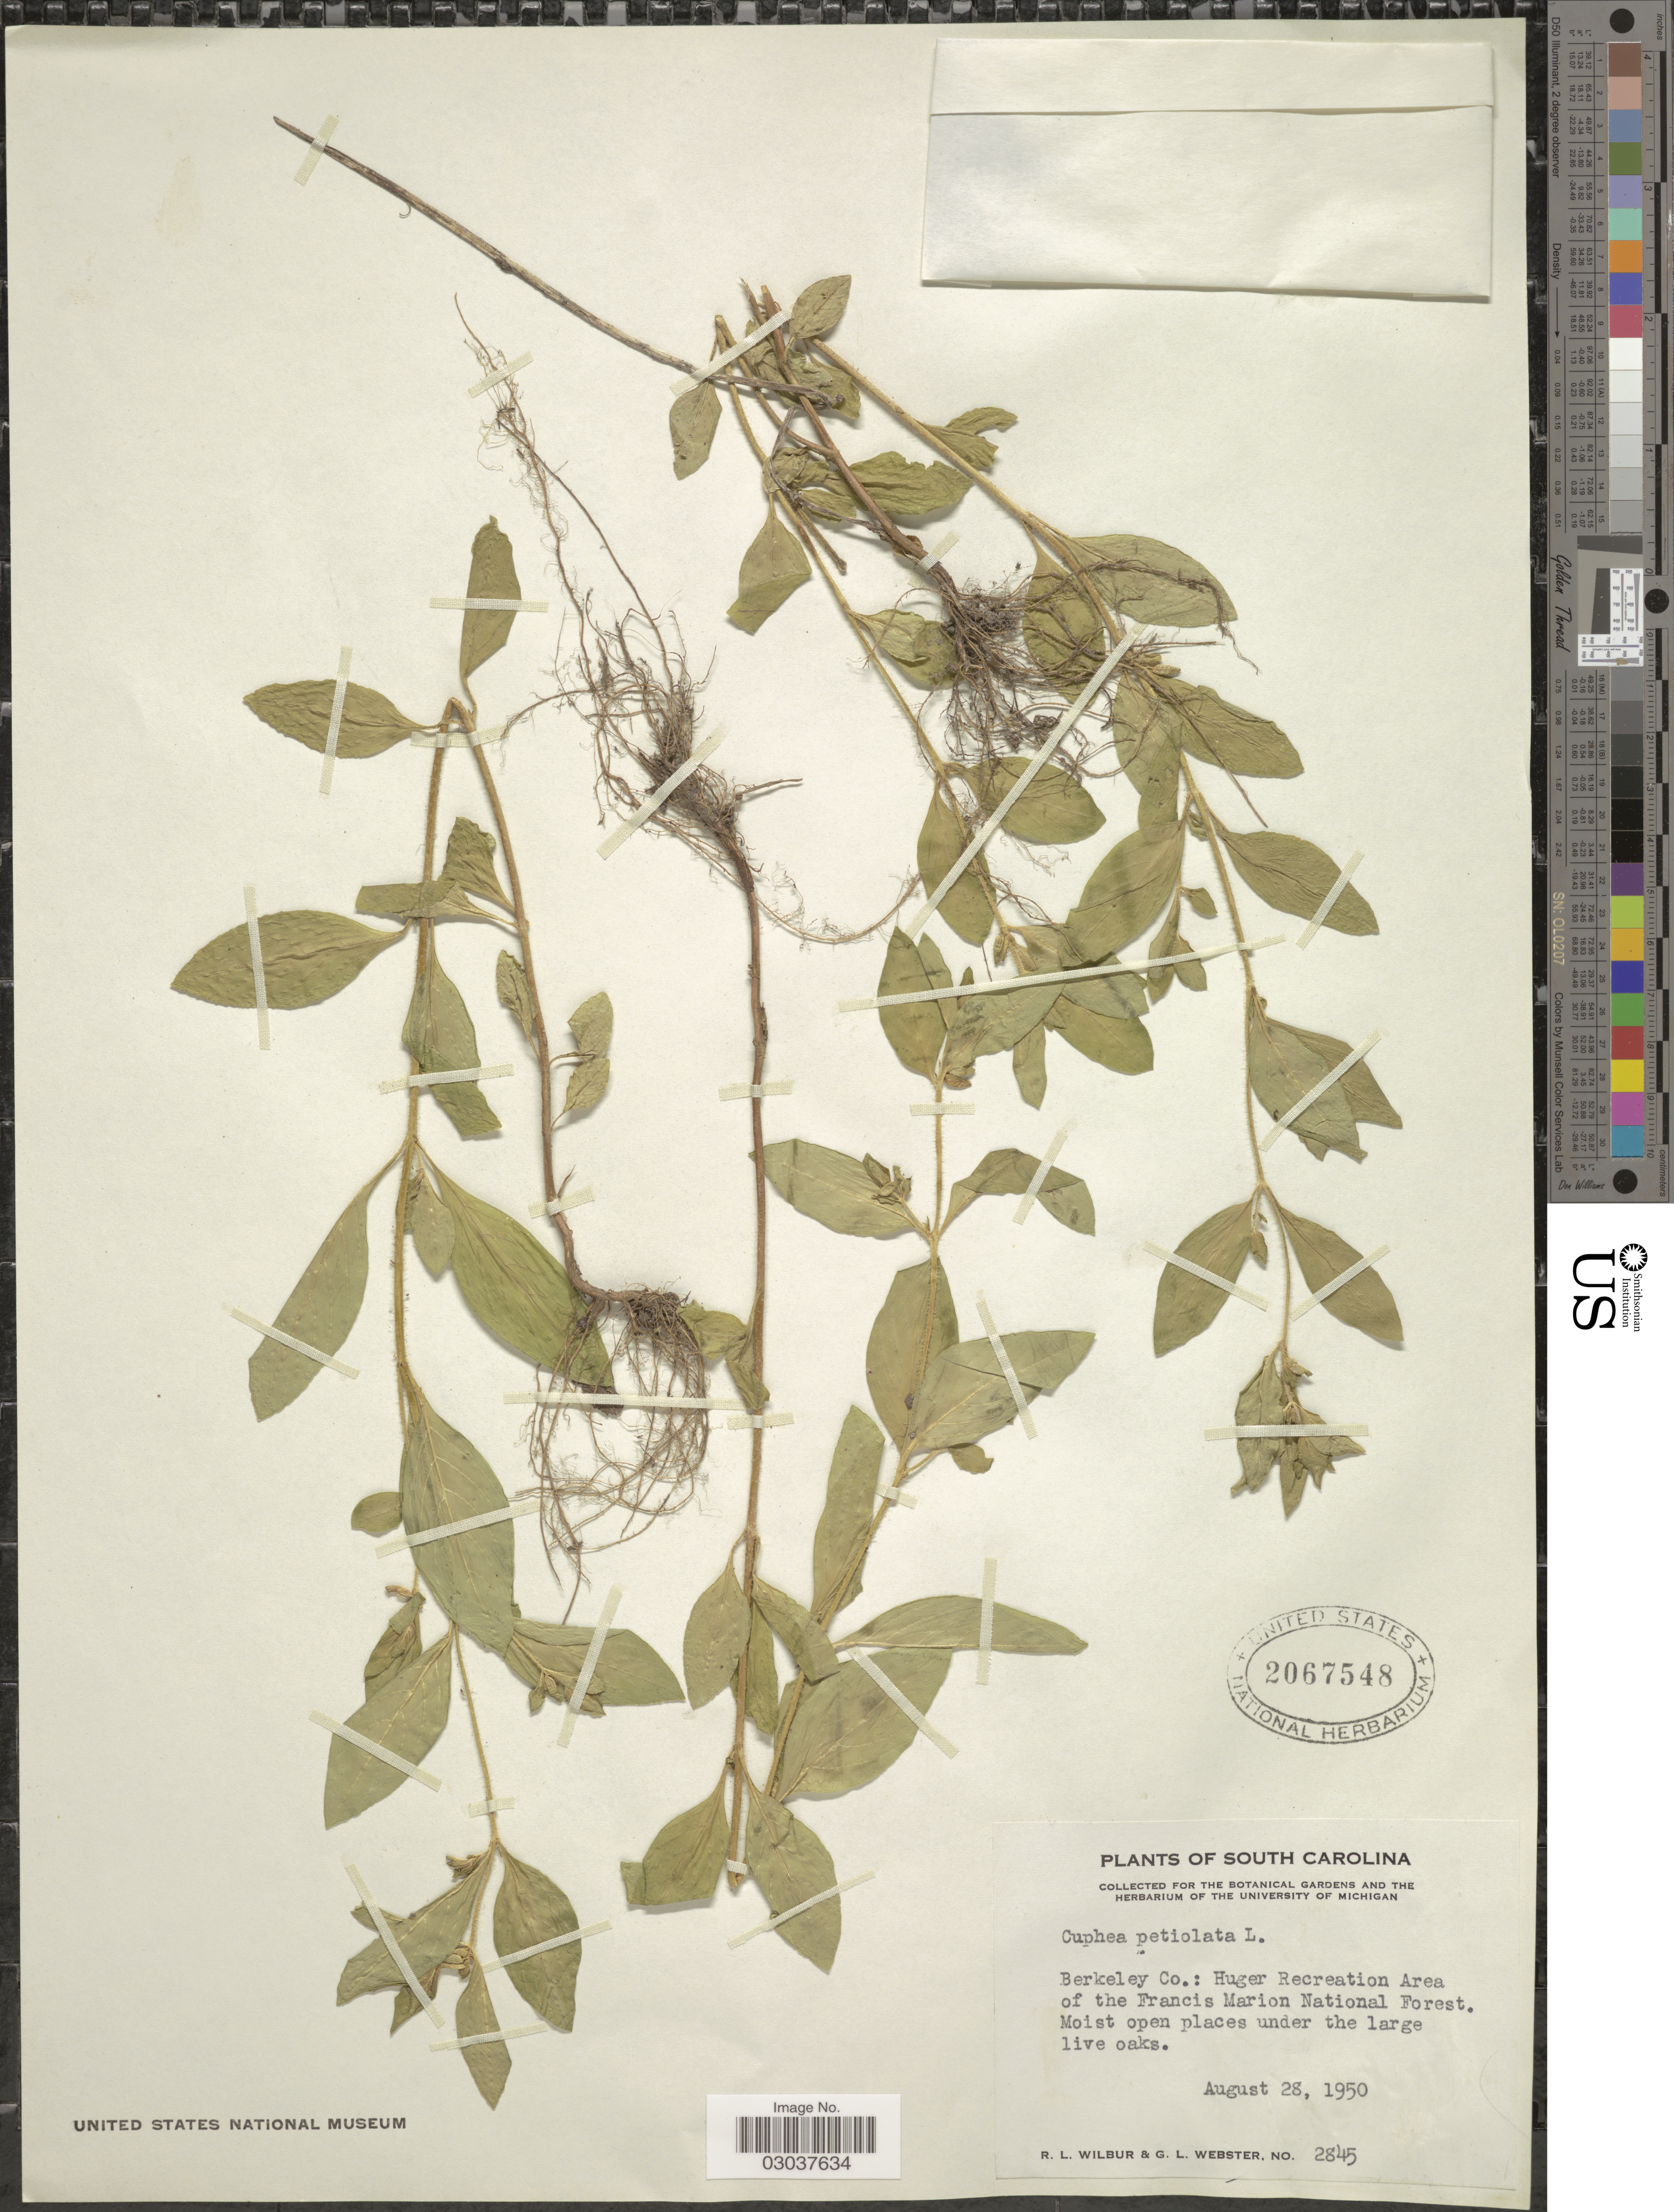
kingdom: Plantae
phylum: Tracheophyta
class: Magnoliopsida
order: Myrtales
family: Lythraceae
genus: Cuphea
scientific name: Cuphea petiolata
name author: Pohl ex Koehne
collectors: R. L. Wilbur & G. L. Webster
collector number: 2845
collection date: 1950-08-28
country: United States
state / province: South Carolina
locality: Berkeley Co.: Huger Recreation Area of the Francis Marion National Forest.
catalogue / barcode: US 2067548